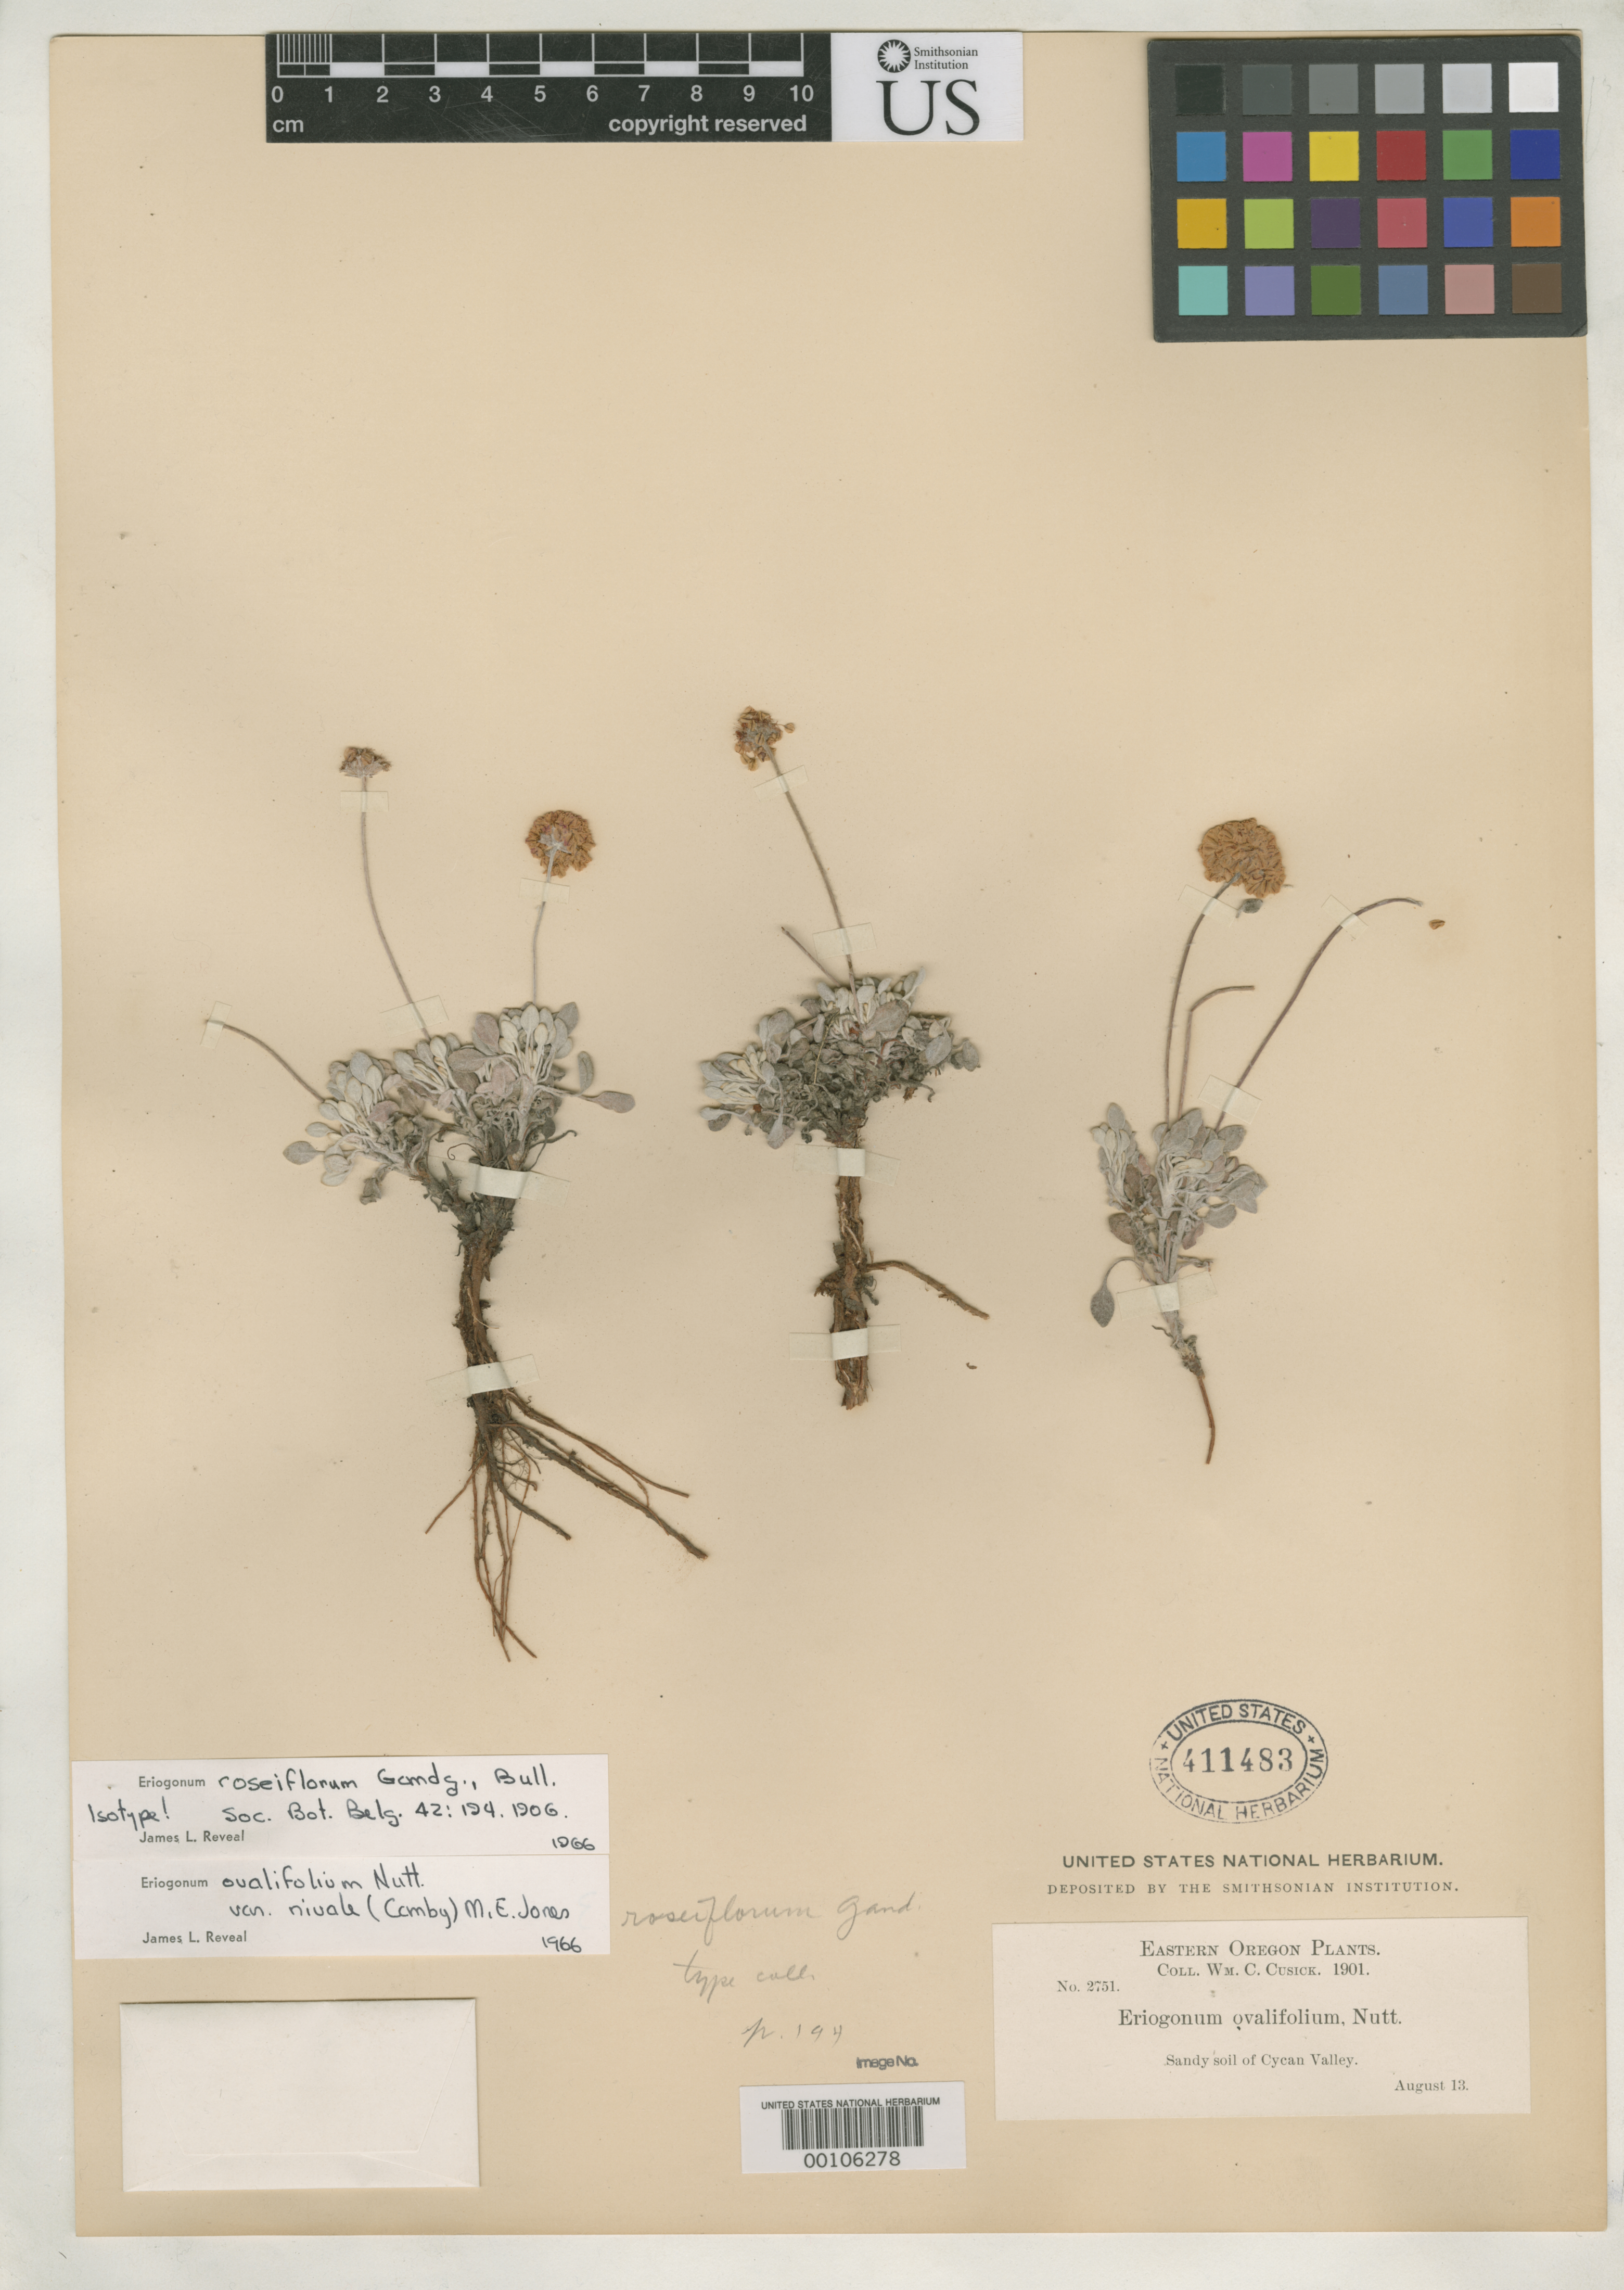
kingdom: Plantae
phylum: Tracheophyta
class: Magnoliopsida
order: Caryophyllales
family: Polygonaceae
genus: Eriogonum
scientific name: Eriogonum roseiflorum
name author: Gand.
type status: Isotype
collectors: W. C. Cusick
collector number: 2751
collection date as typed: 13 Aug 1901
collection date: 1901-08-13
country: United States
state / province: Oregon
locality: Cycan Valley.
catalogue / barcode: US 411483